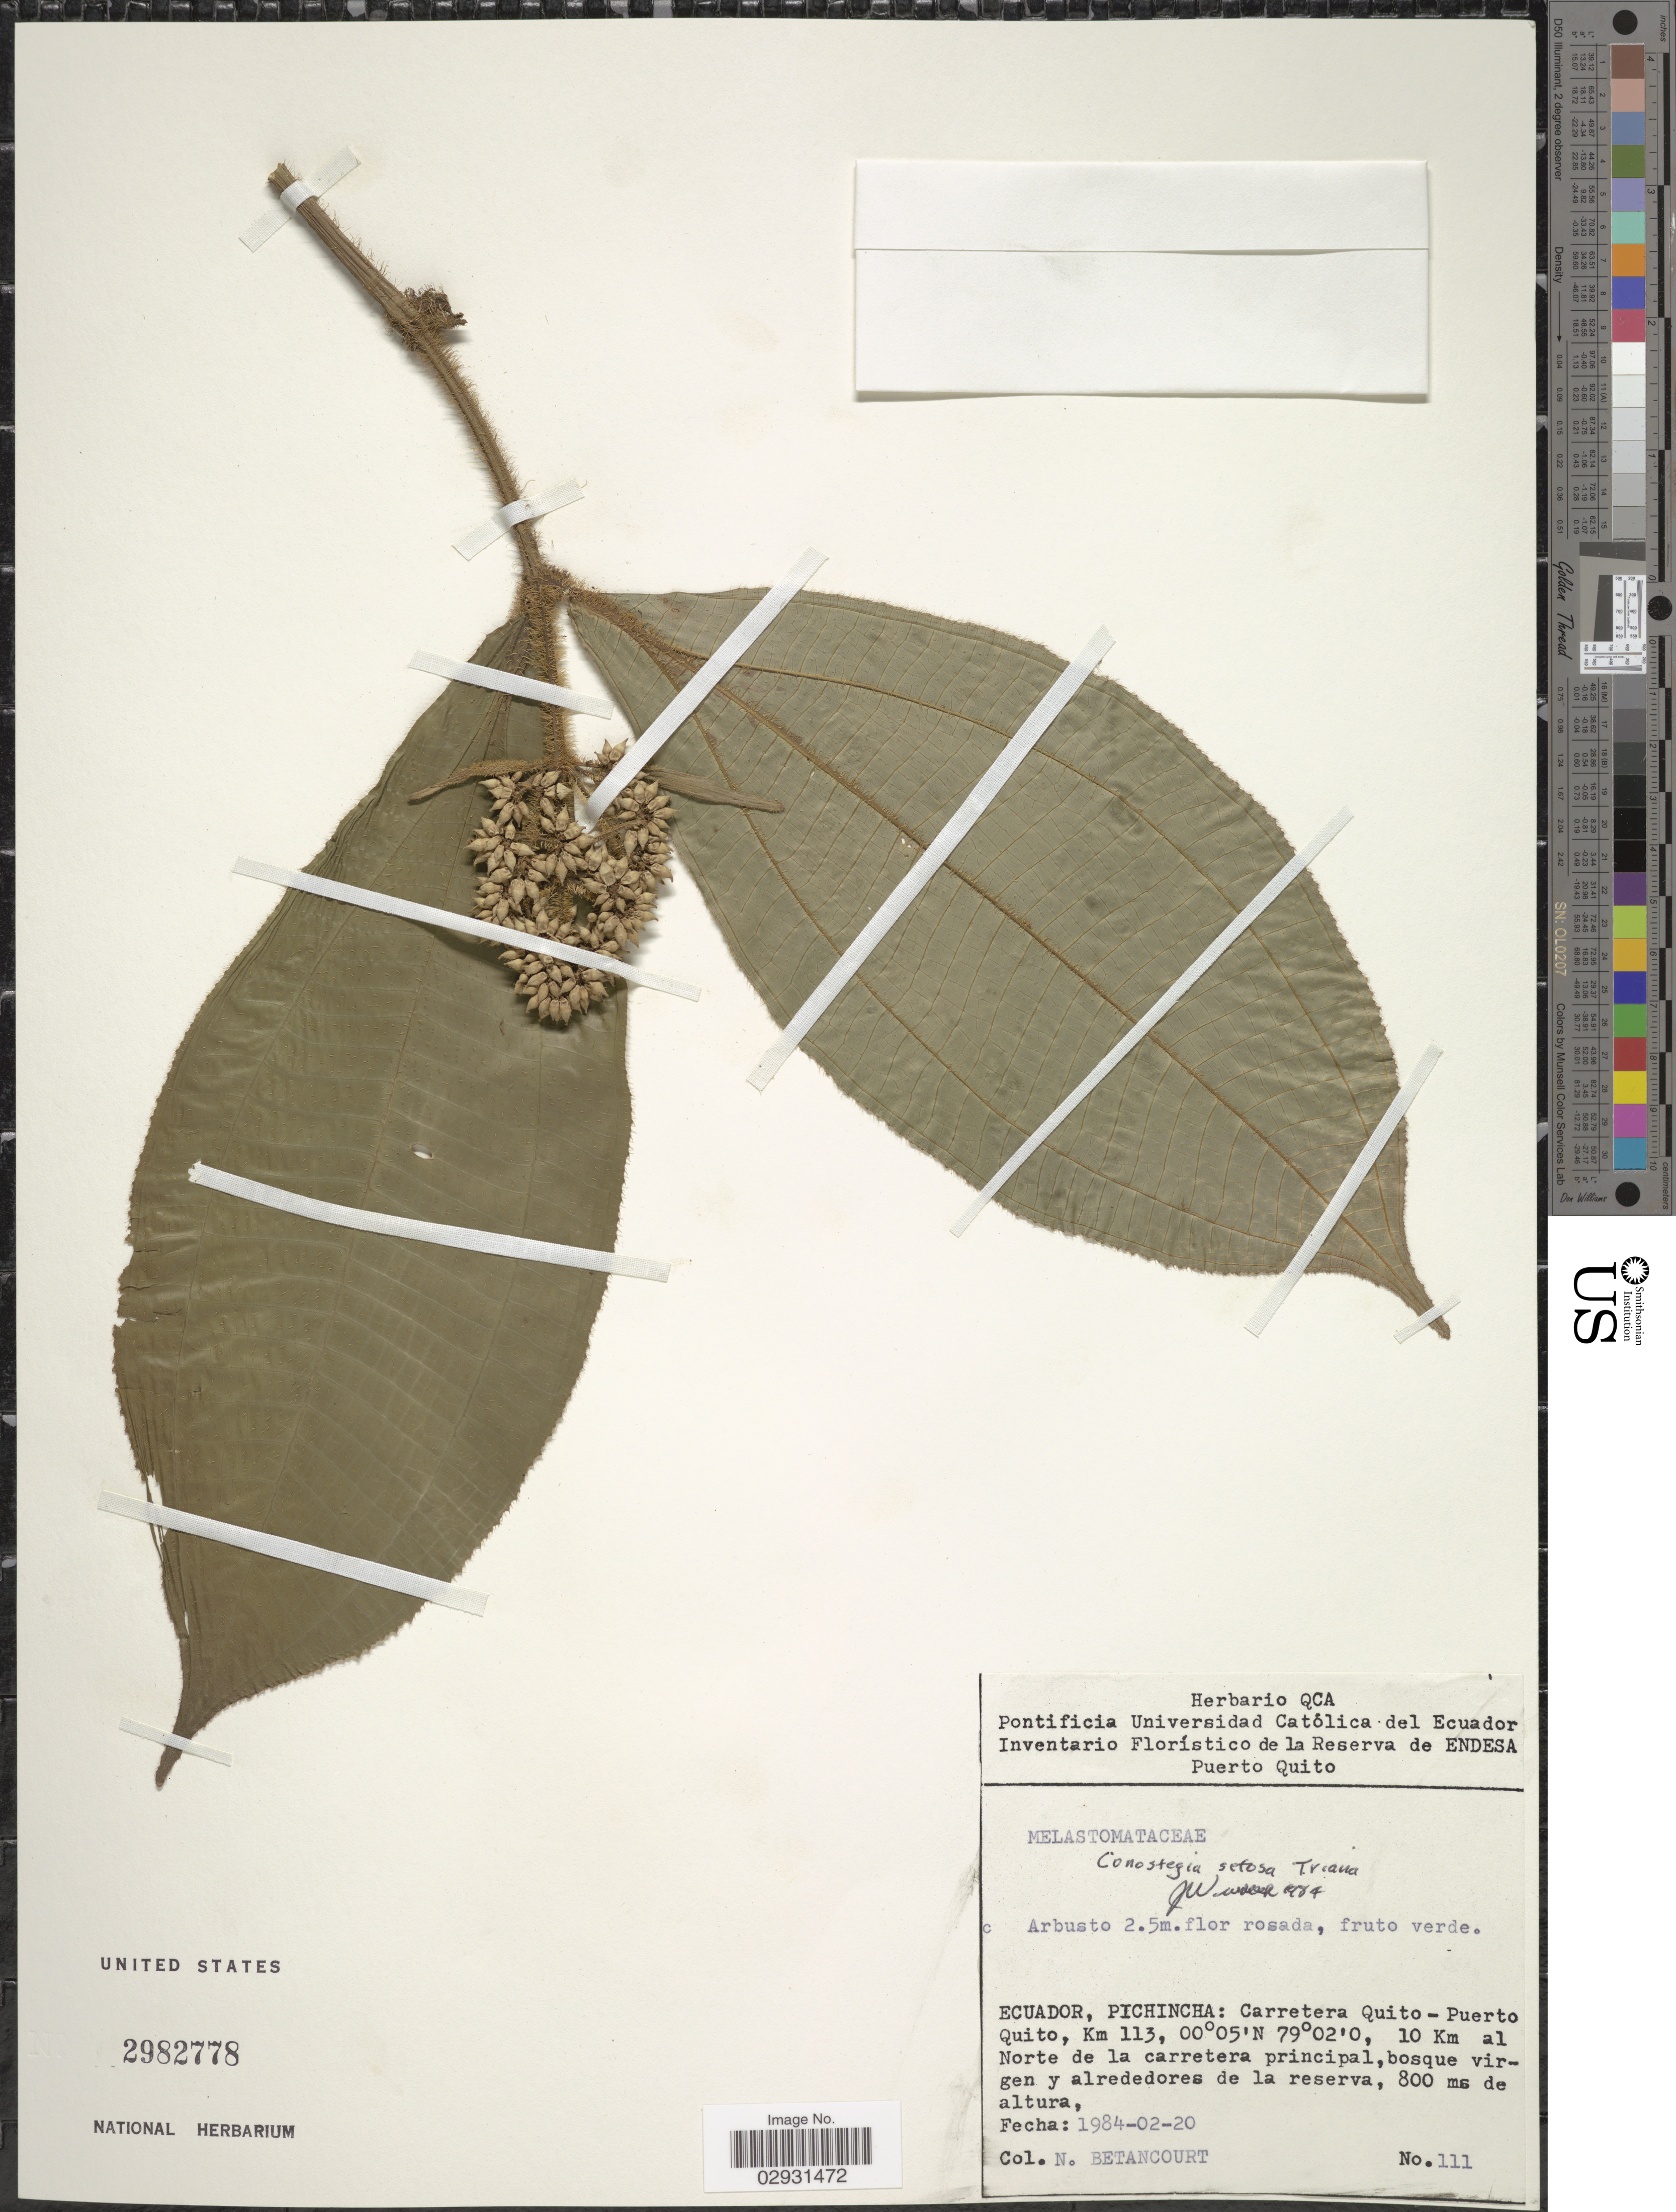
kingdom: Plantae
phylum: Tracheophyta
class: Magnoliopsida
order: Myrtales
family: Melastomataceae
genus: Conostegia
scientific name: Conostegia setosa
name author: Triana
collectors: N. Betancourt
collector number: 111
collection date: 1984-02-20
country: Ecuador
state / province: Pichincha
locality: Carretera Quito-Puerto Quito, Km 113.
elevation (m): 800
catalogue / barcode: US 2982778